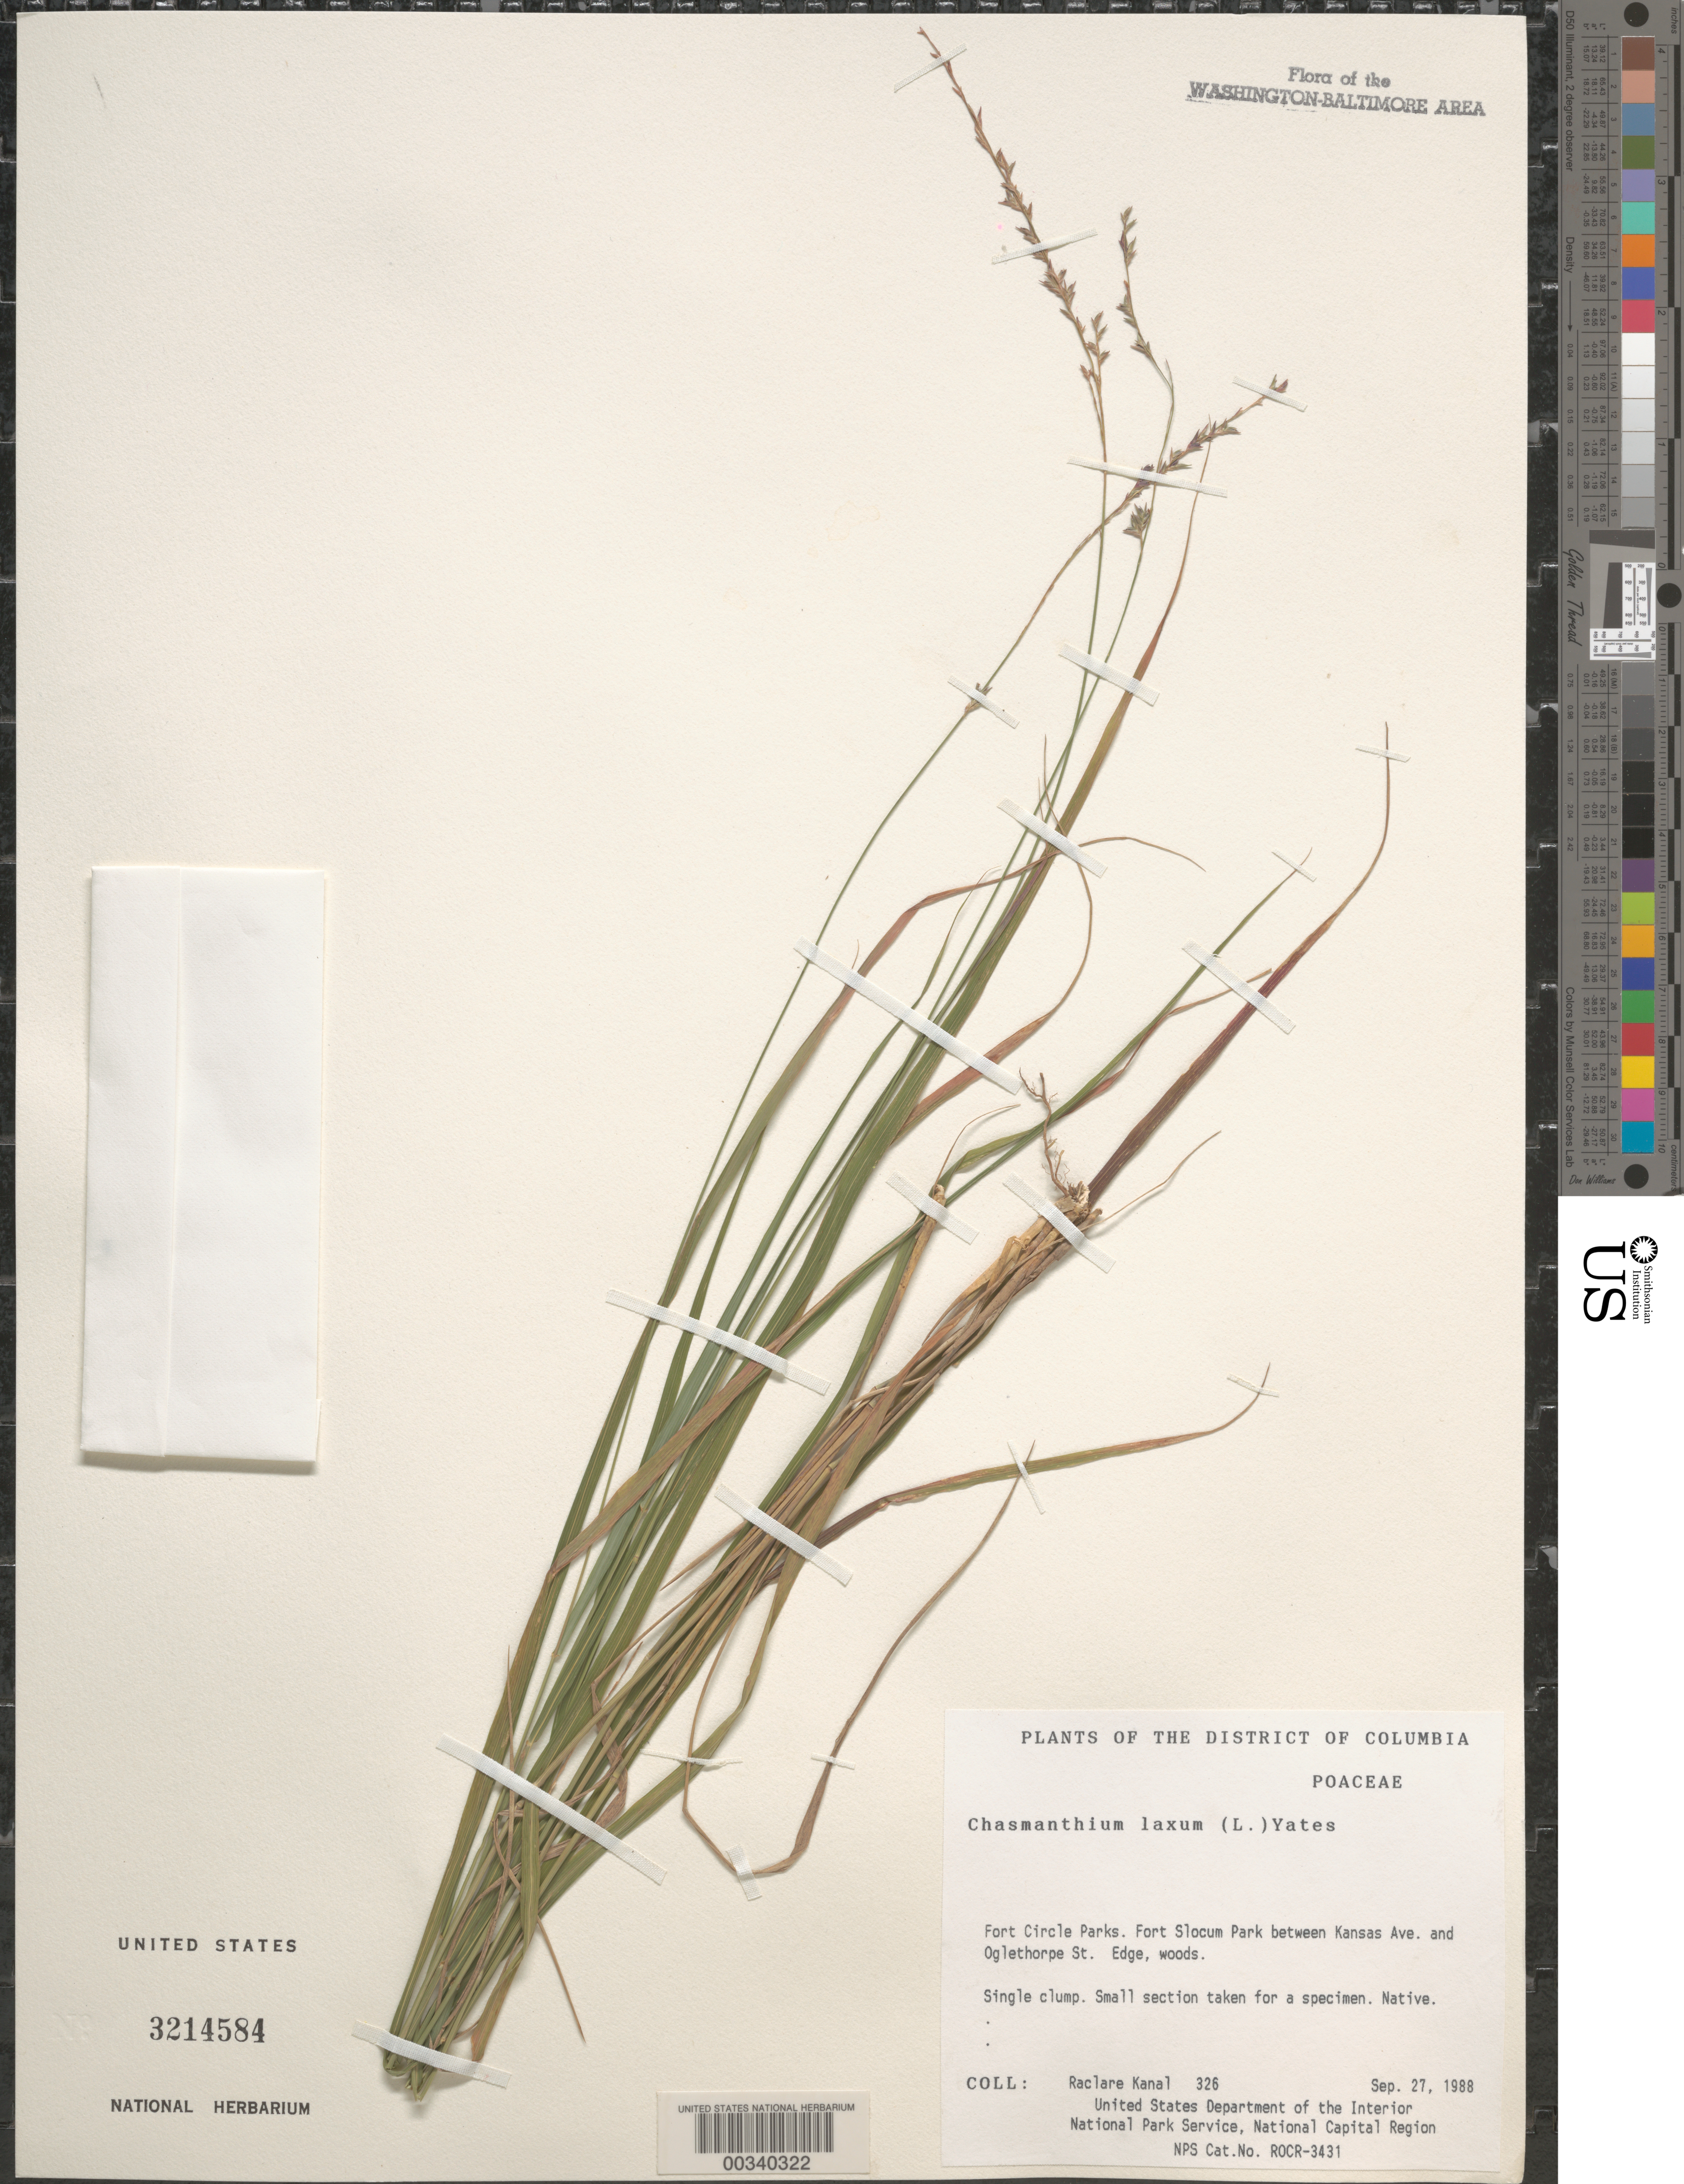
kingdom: Plantae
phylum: Tracheophyta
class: Liliopsida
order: Poales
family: Poaceae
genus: Chasmanthium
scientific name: Chasmanthium laxum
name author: (L.) H.O. Yates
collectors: R. Kanal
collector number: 326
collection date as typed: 27 Sep 1988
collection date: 1988-09-27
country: United States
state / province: District of Columbia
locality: Fort Circle Parks. Fort Slocum Park between Kansas Ave. and Oglethorpe St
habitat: Edge of woods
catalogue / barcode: US 3214584